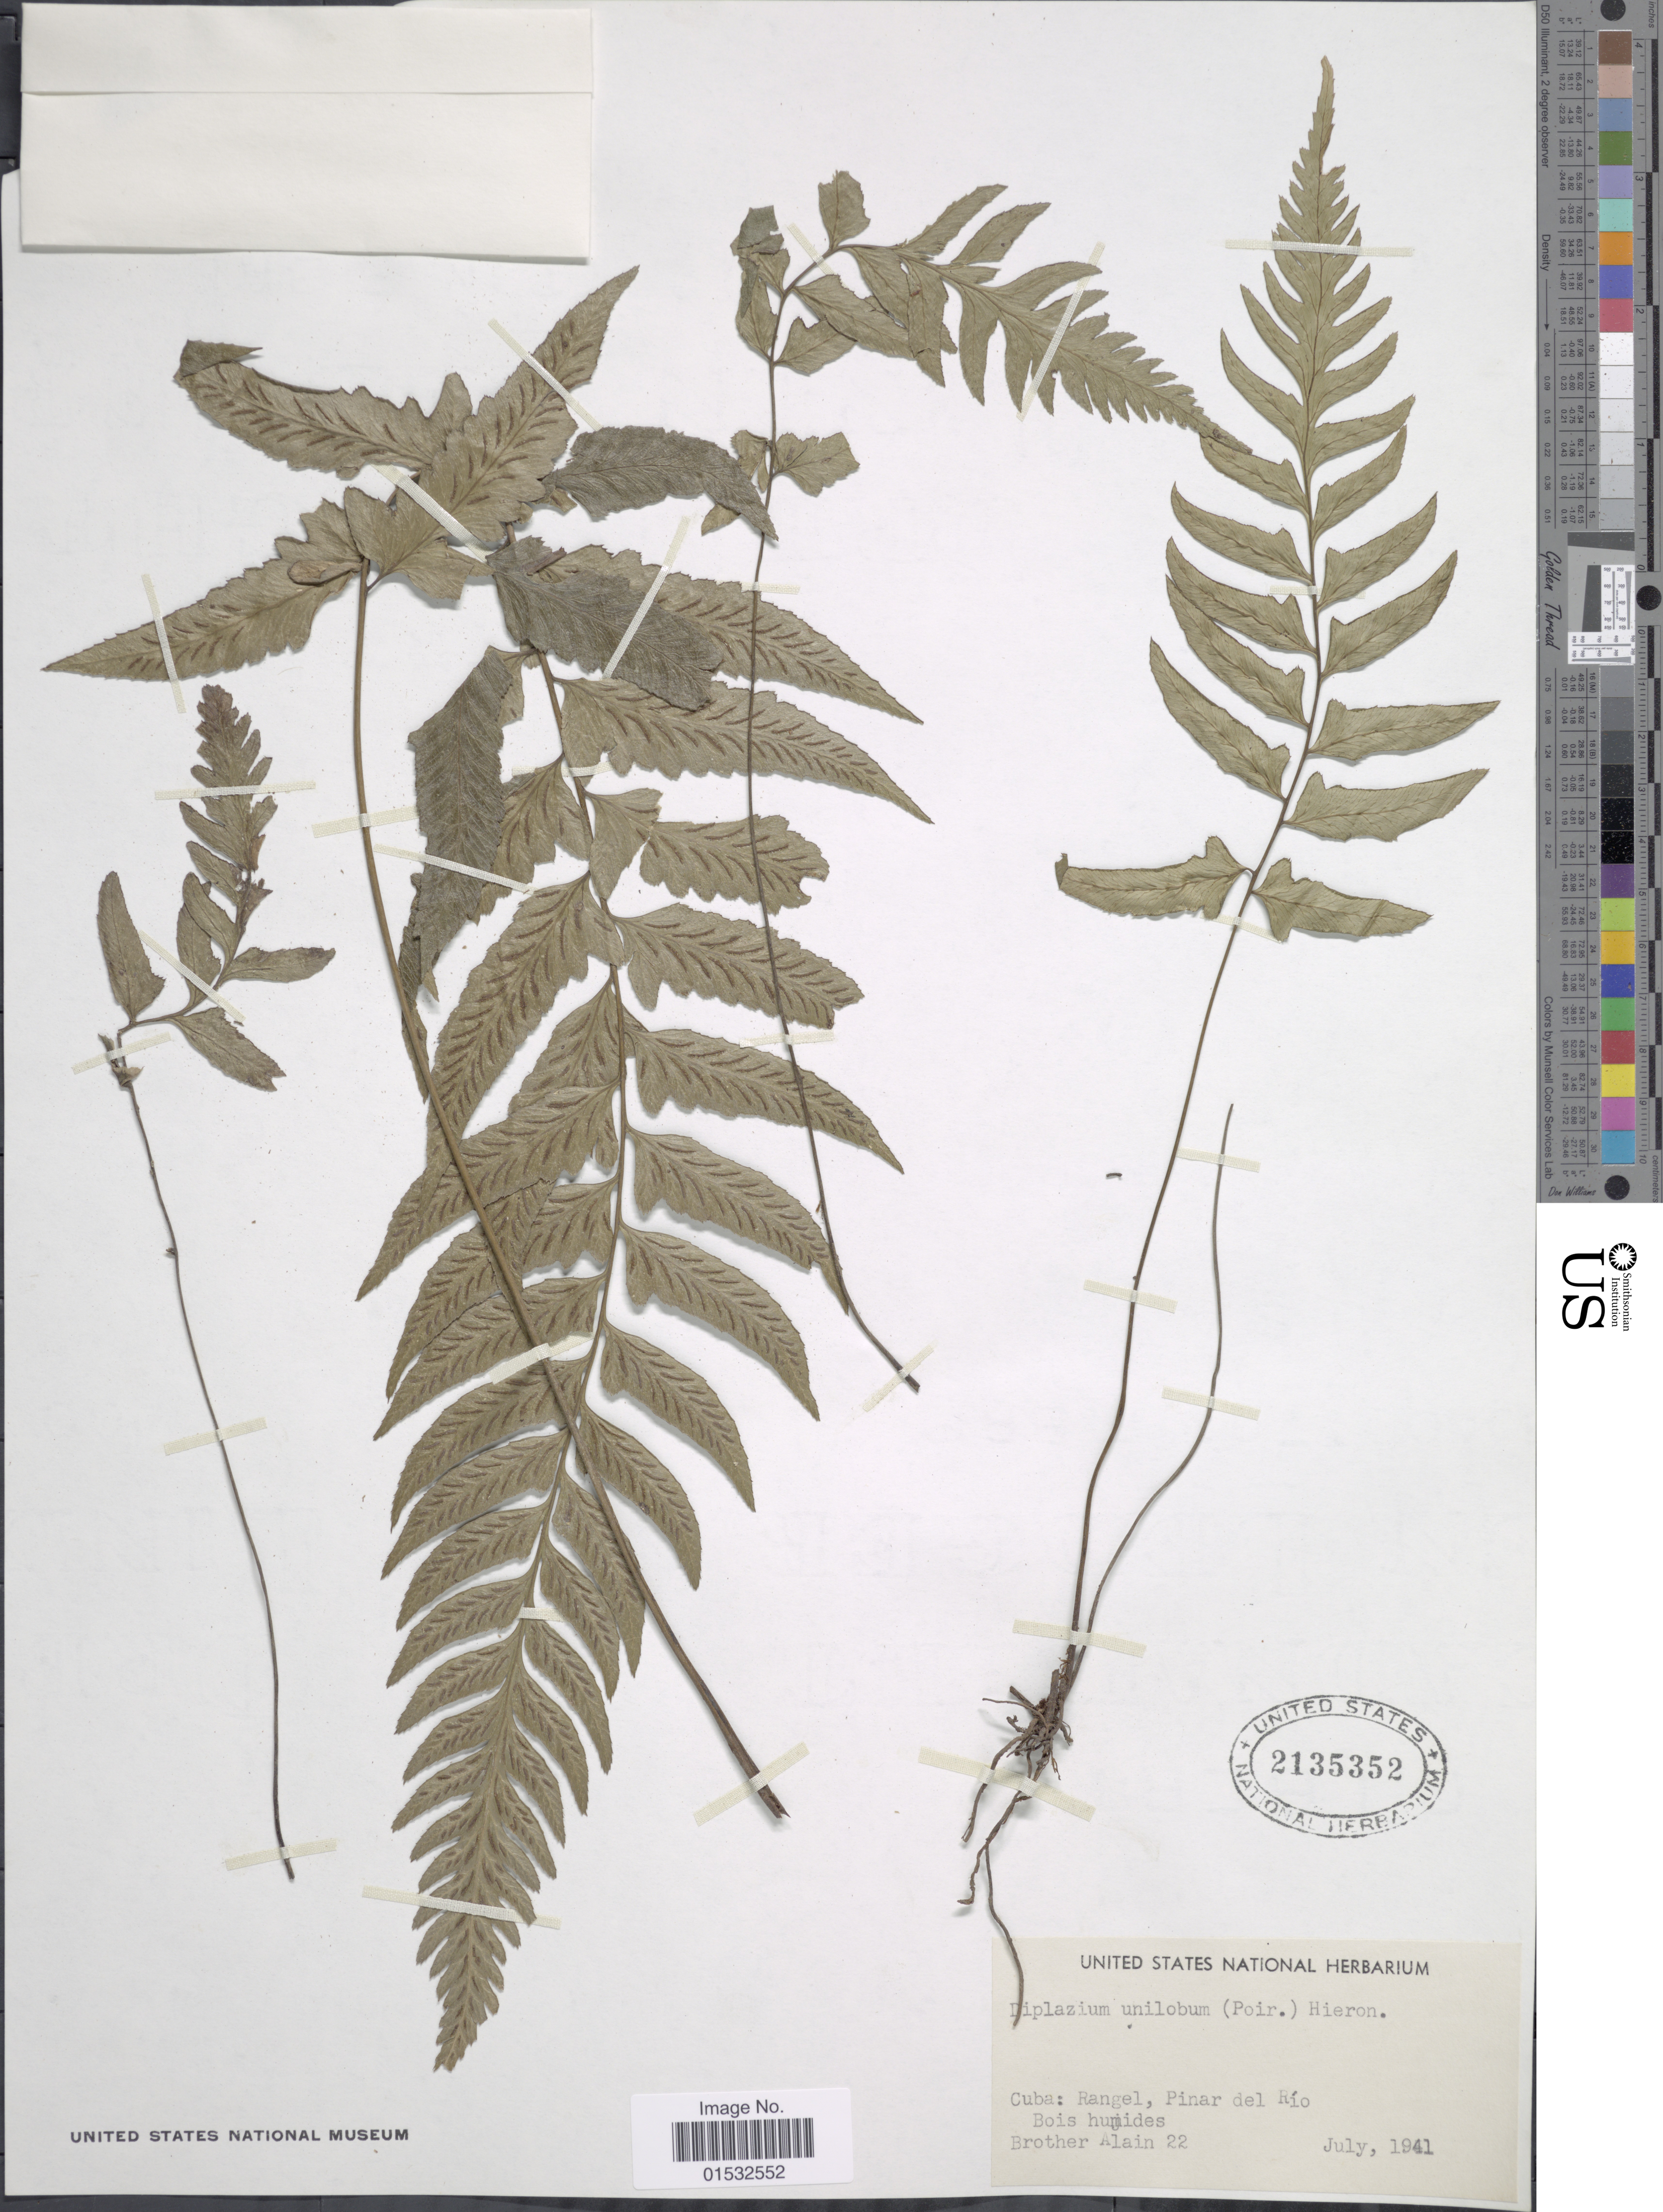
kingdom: Plantae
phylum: Tracheophyta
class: Polypodiopsida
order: Polypodiales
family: Athyriaceae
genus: Diplazium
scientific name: Diplazium unilobum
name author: (Poir.) Hieron.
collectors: Bro. Alain - DO NOT USE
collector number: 22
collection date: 1941-07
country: Cuba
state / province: Pinar del Río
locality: Rangel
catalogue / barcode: US 2135352